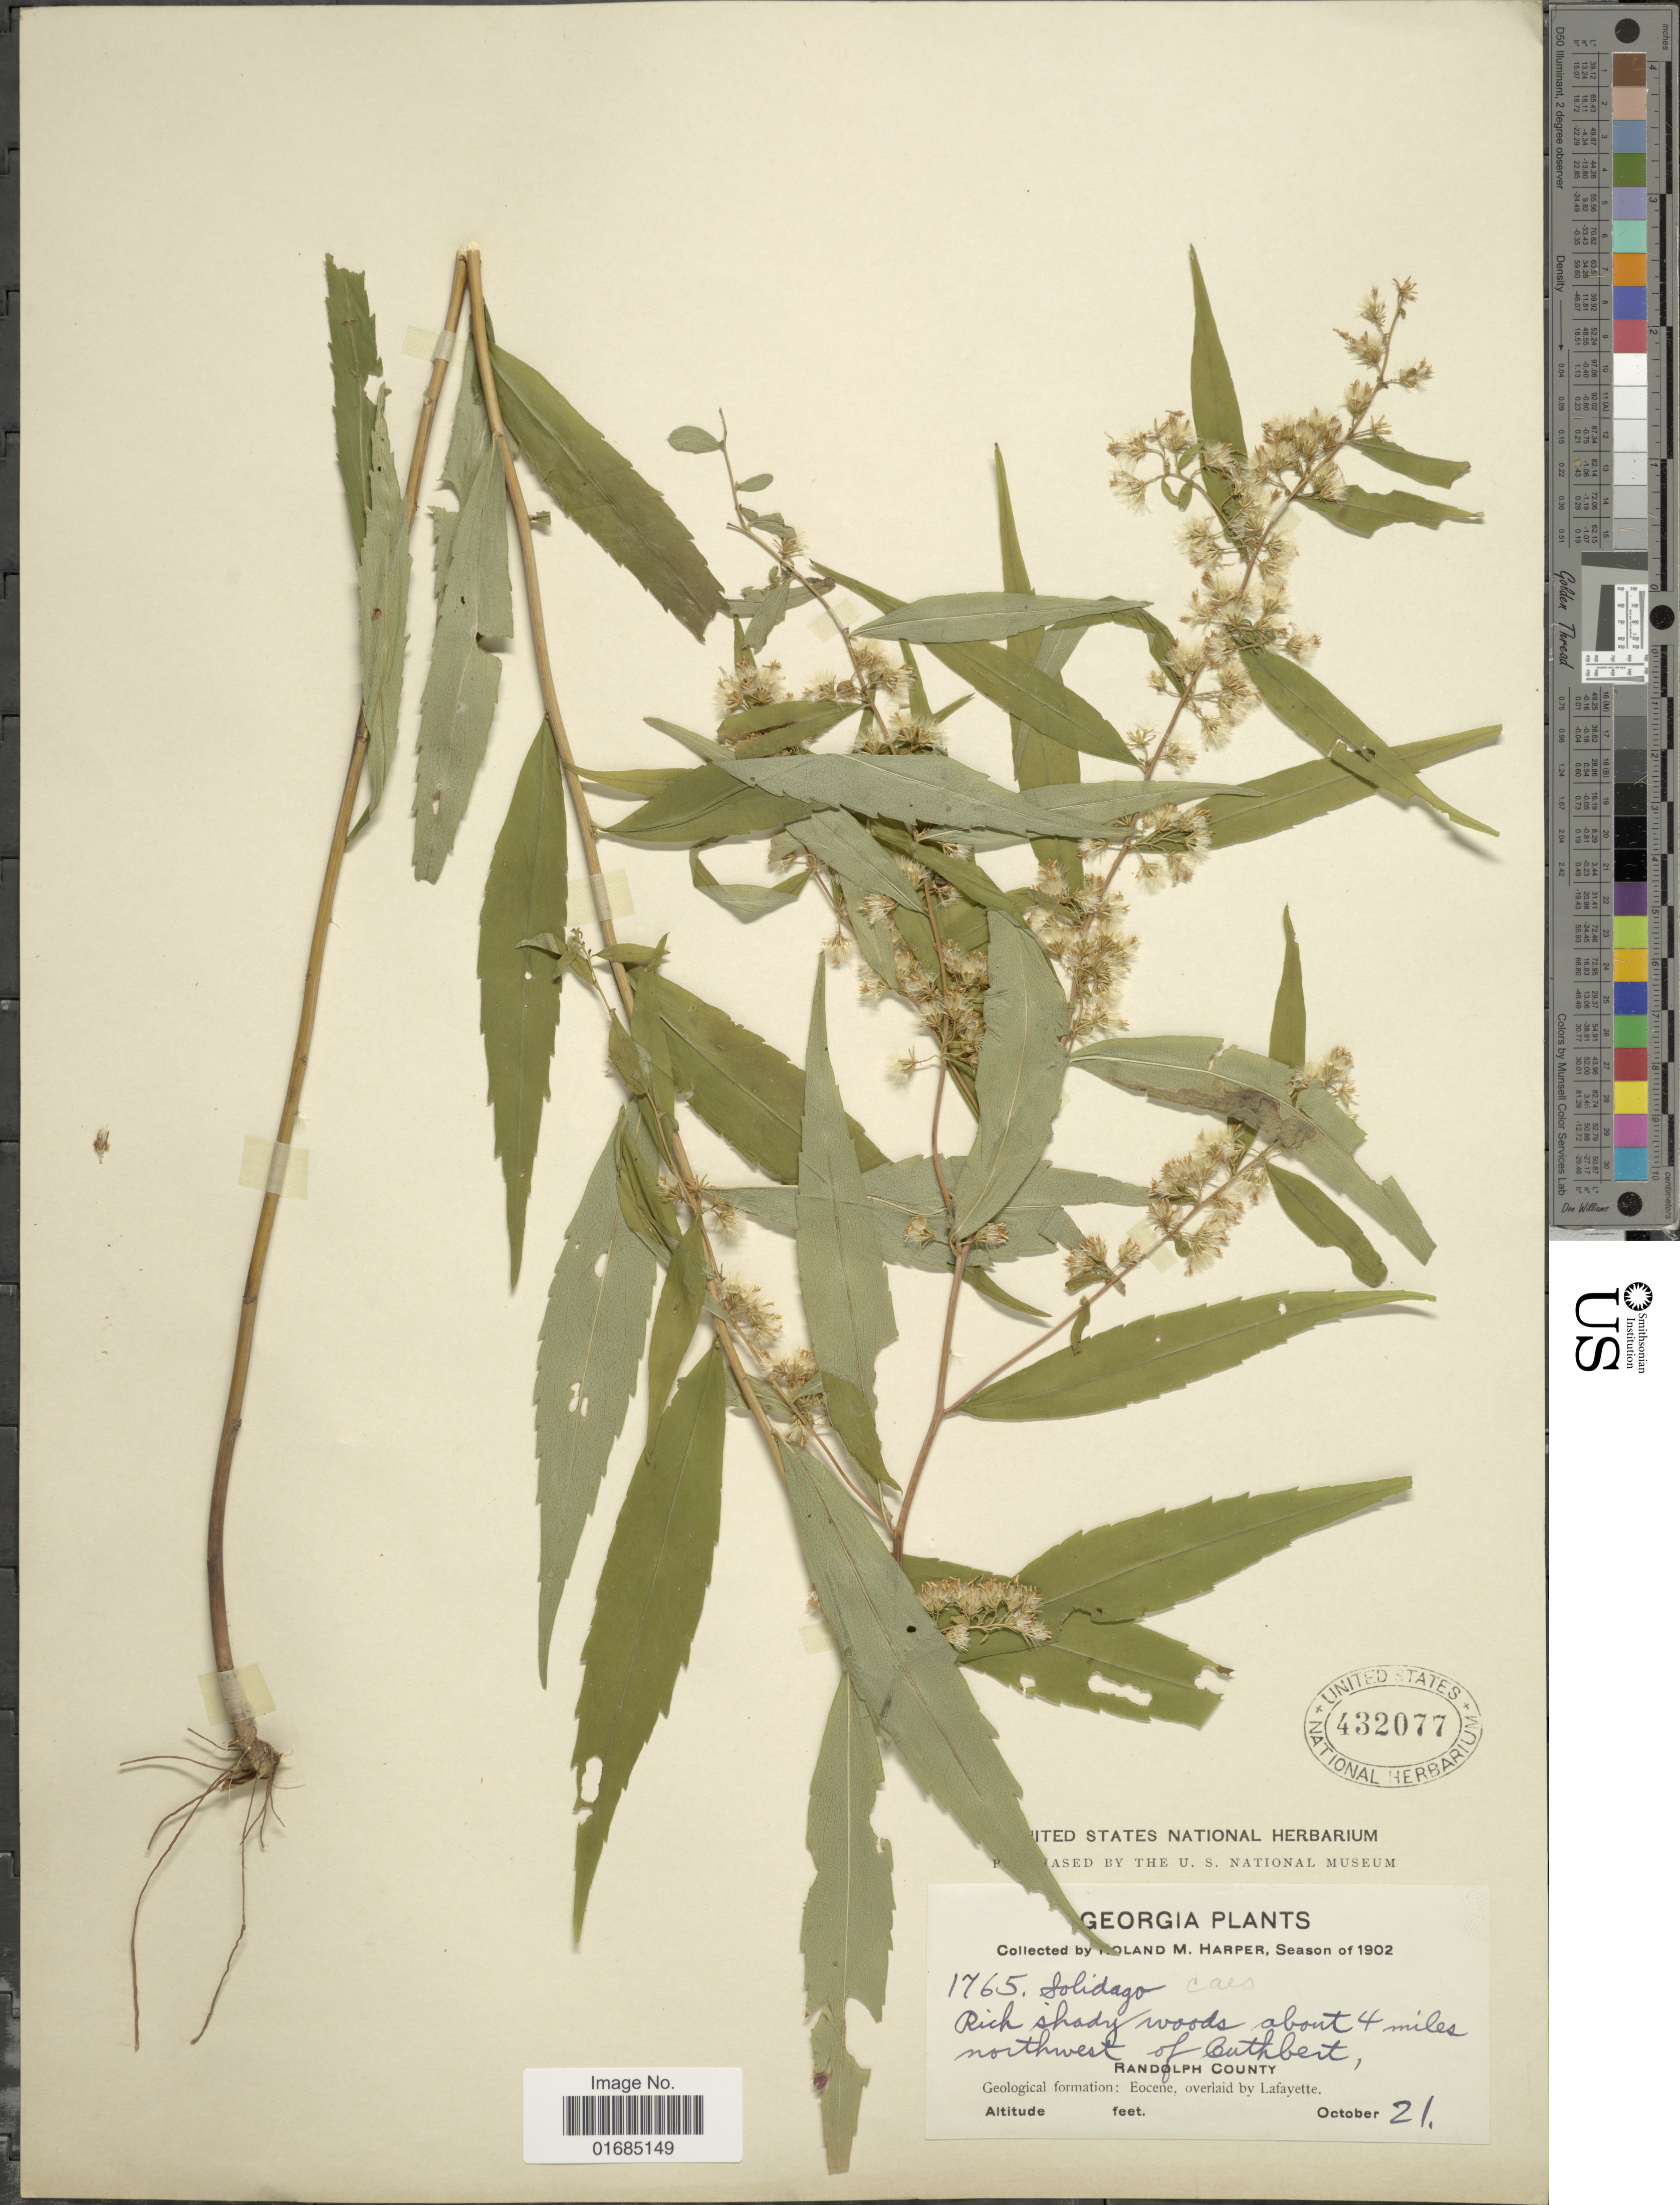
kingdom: Plantae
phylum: Tracheophyta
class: Magnoliopsida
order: Asterales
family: Asteraceae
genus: Solidago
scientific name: Solidago caesia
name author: L.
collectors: R. M. Harper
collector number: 1765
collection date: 1902-10-21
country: United States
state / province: Georgia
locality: About 4 miles northwest of Cuthbert, Randolph County, Geological formation: Eocene, overlaid by Lafayette.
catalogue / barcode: US 432077